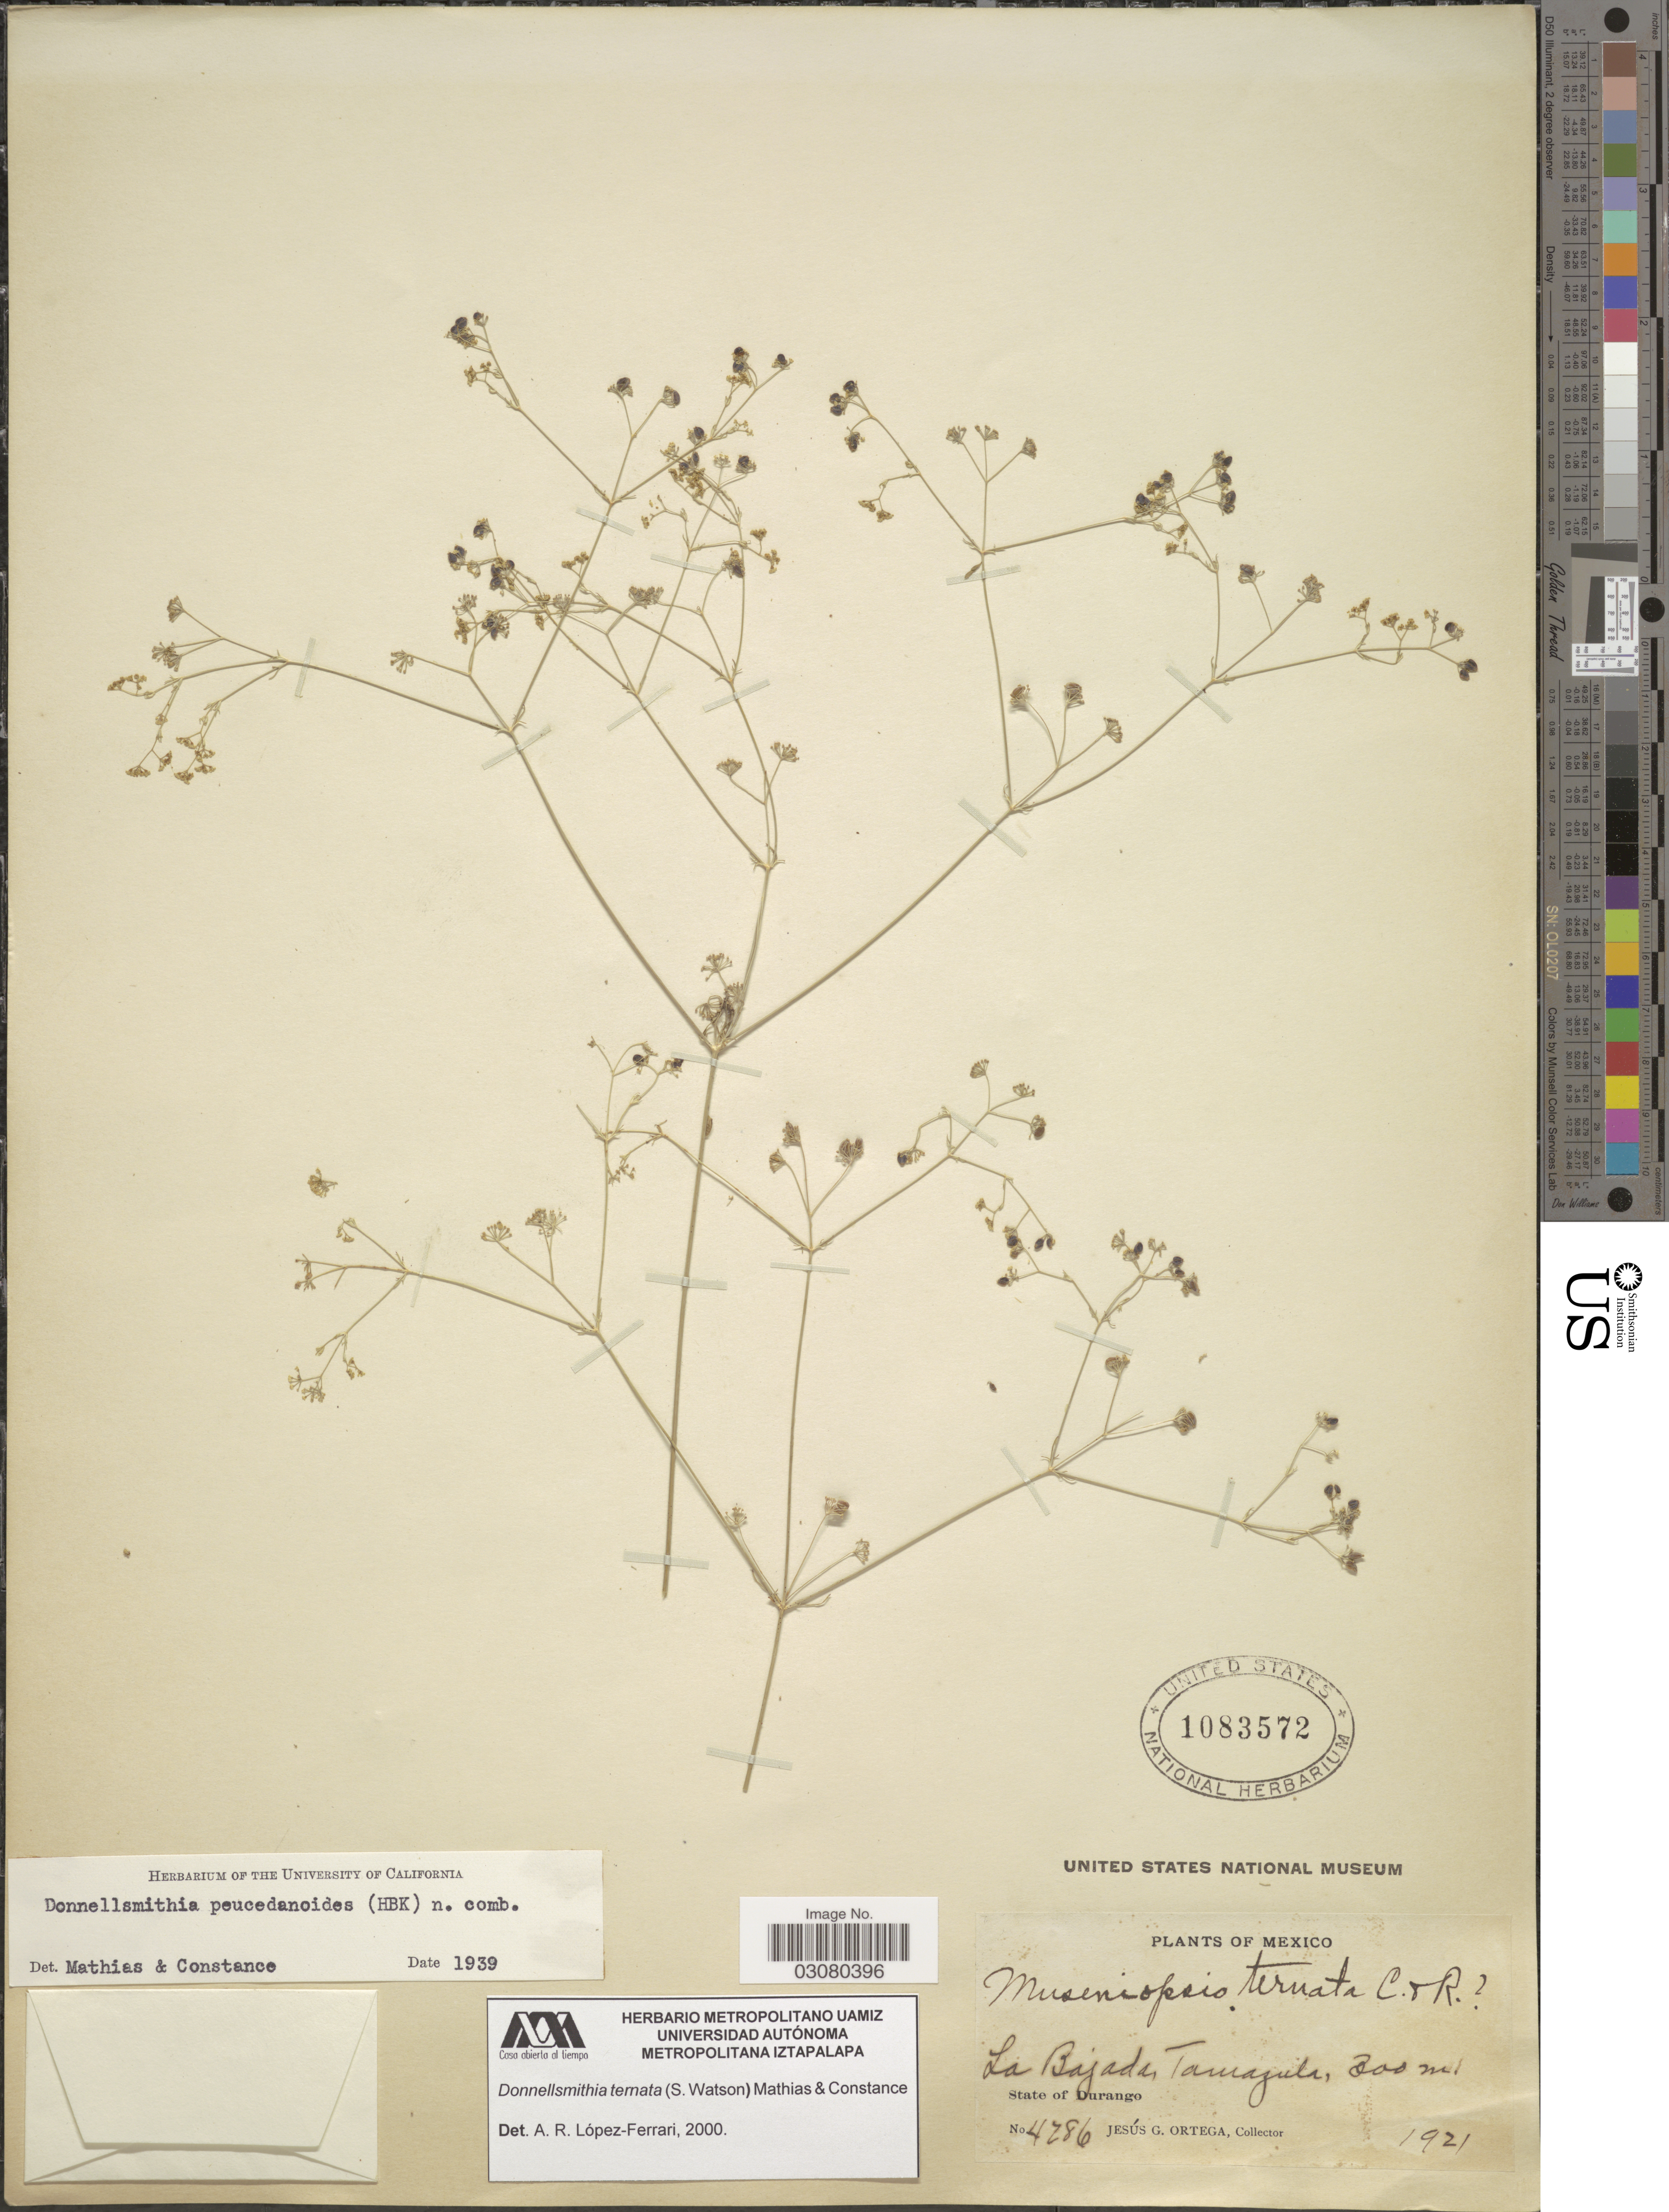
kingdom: Plantae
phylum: Tracheophyta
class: Magnoliopsida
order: Apiales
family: Apiaceae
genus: Donnellsmithia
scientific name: Donnellsmithia ternata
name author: (S. Watson) Mathias & Constance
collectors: J. Ortega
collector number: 4286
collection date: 1921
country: Mexico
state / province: Durango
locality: La Bajada, Tamazula.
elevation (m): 300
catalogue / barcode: US 1083572